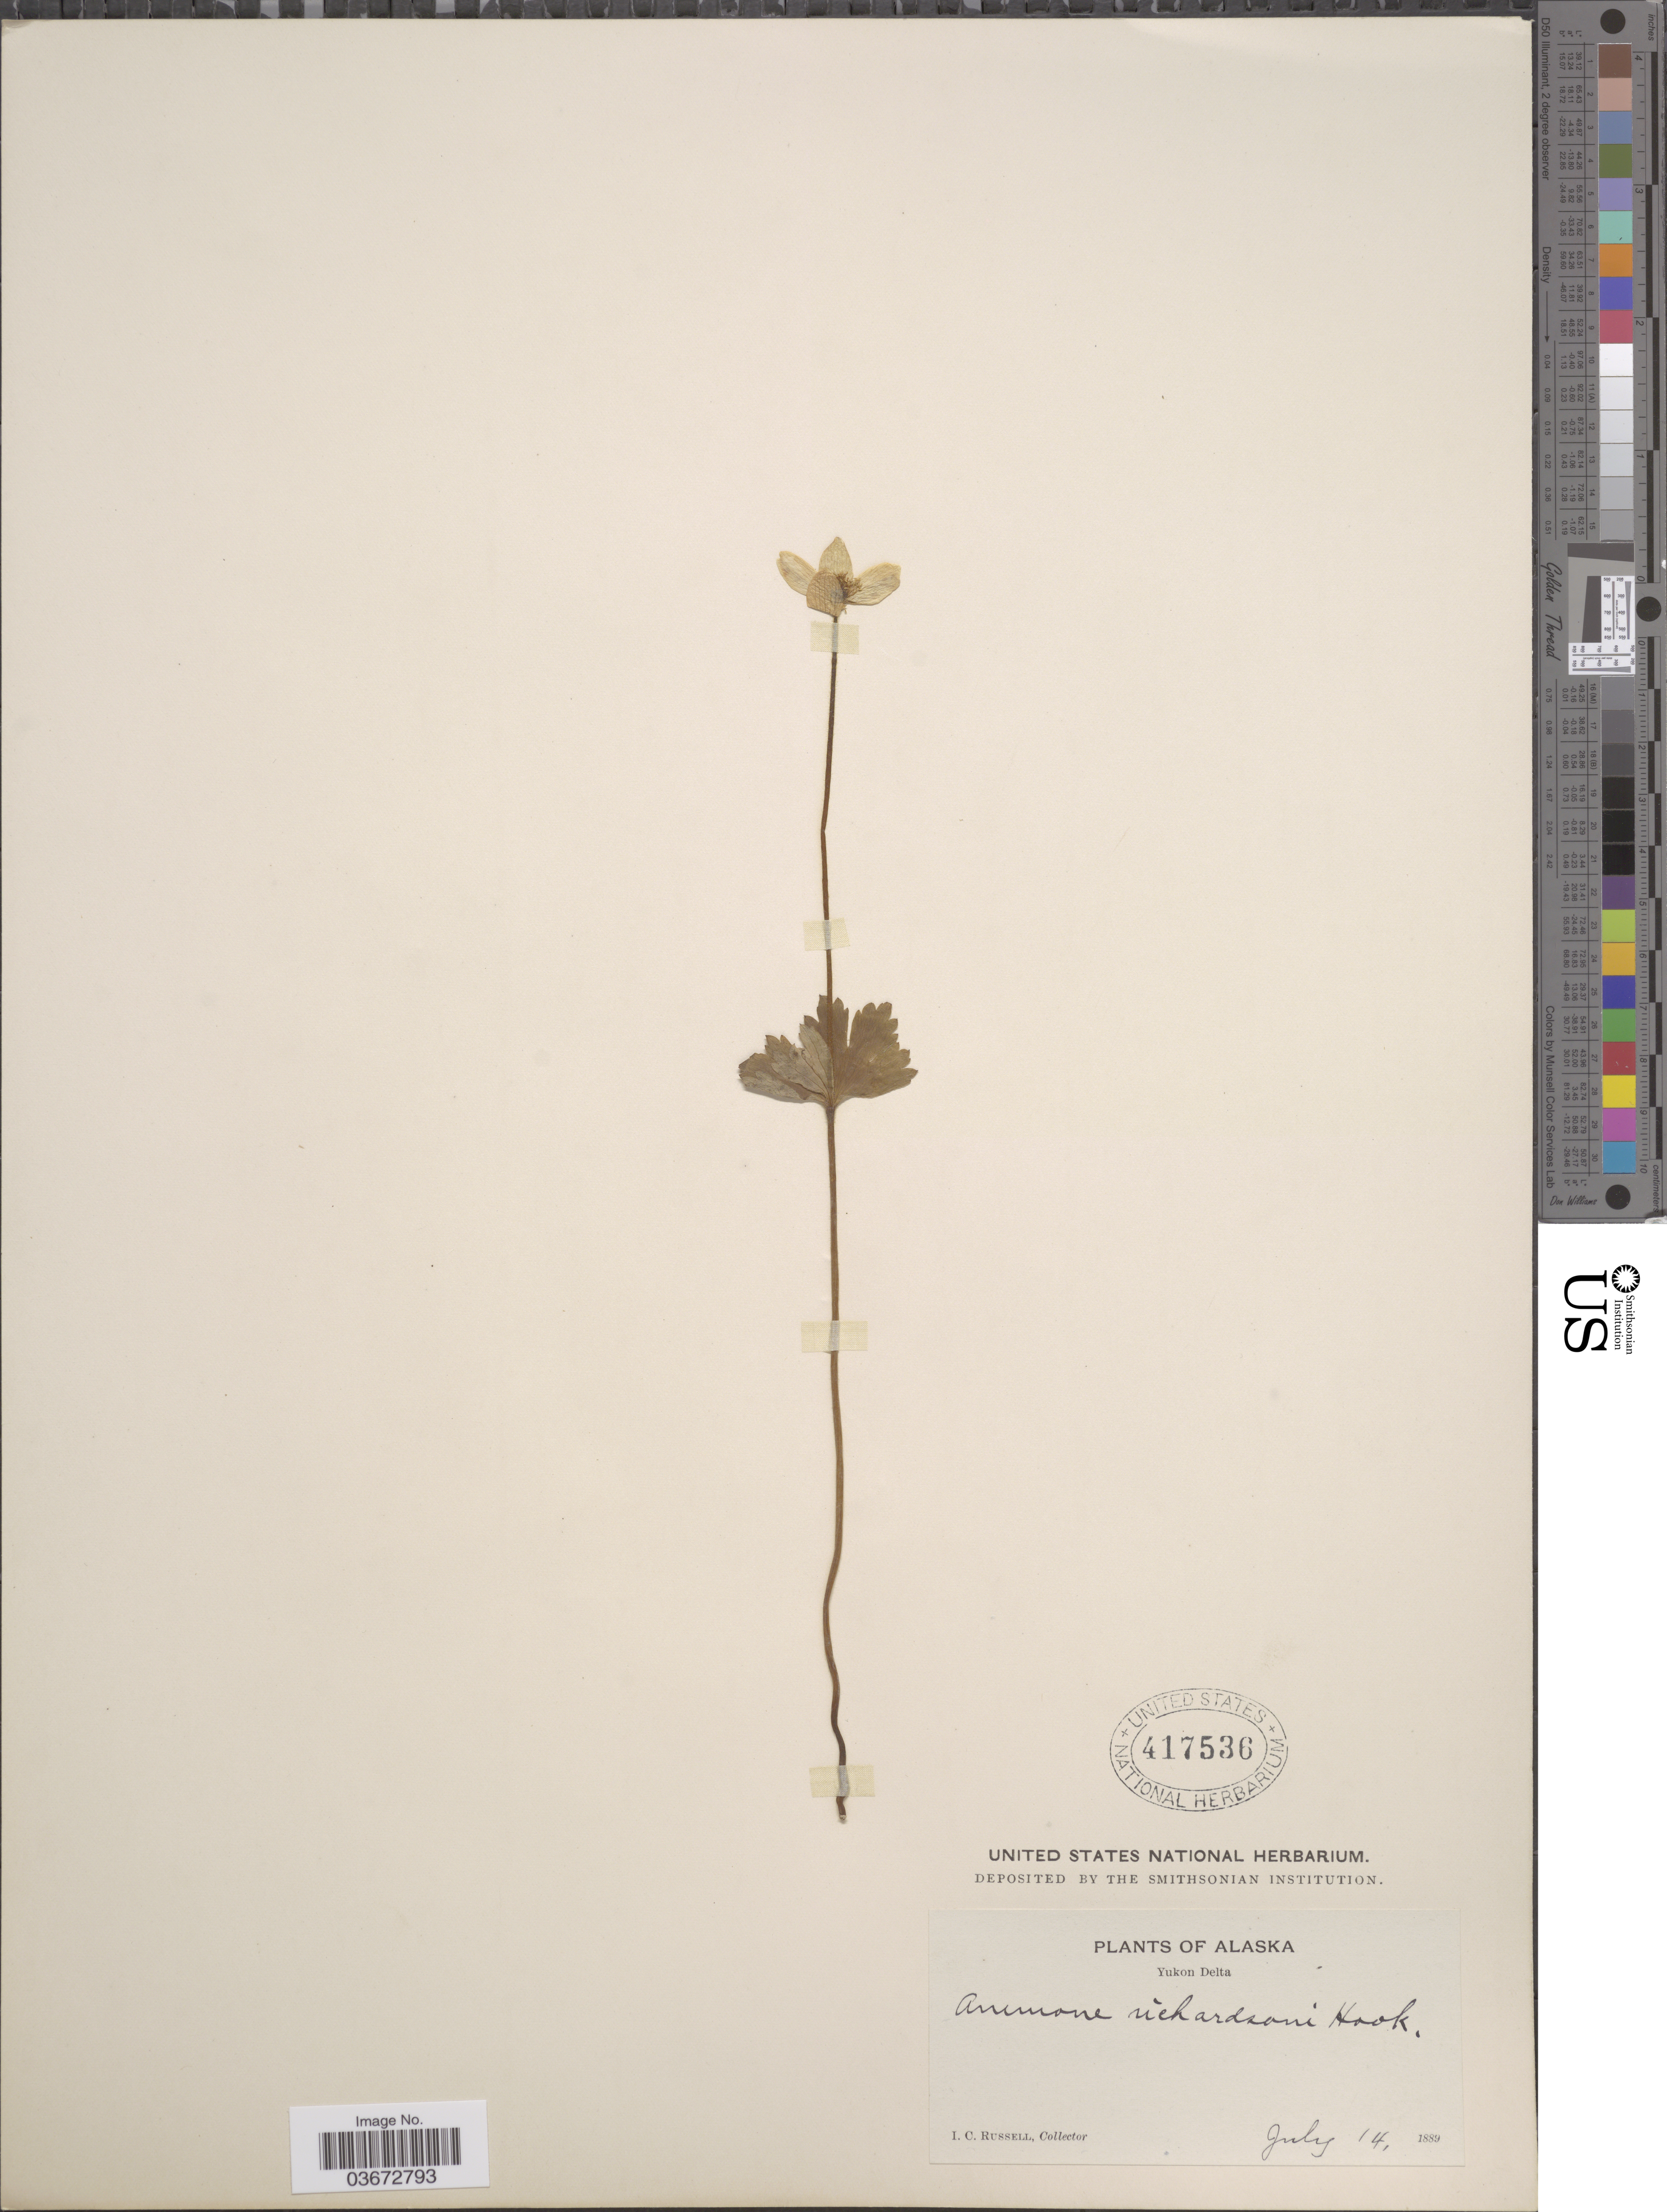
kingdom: Plantae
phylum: Tracheophyta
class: Magnoliopsida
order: Ranunculales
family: Ranunculaceae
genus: Anemone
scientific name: Anemone richardsonii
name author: Hook.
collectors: I. C. Russell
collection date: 1889-07-14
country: United States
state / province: Alaska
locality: Yukon Delta.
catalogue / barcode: US 417536